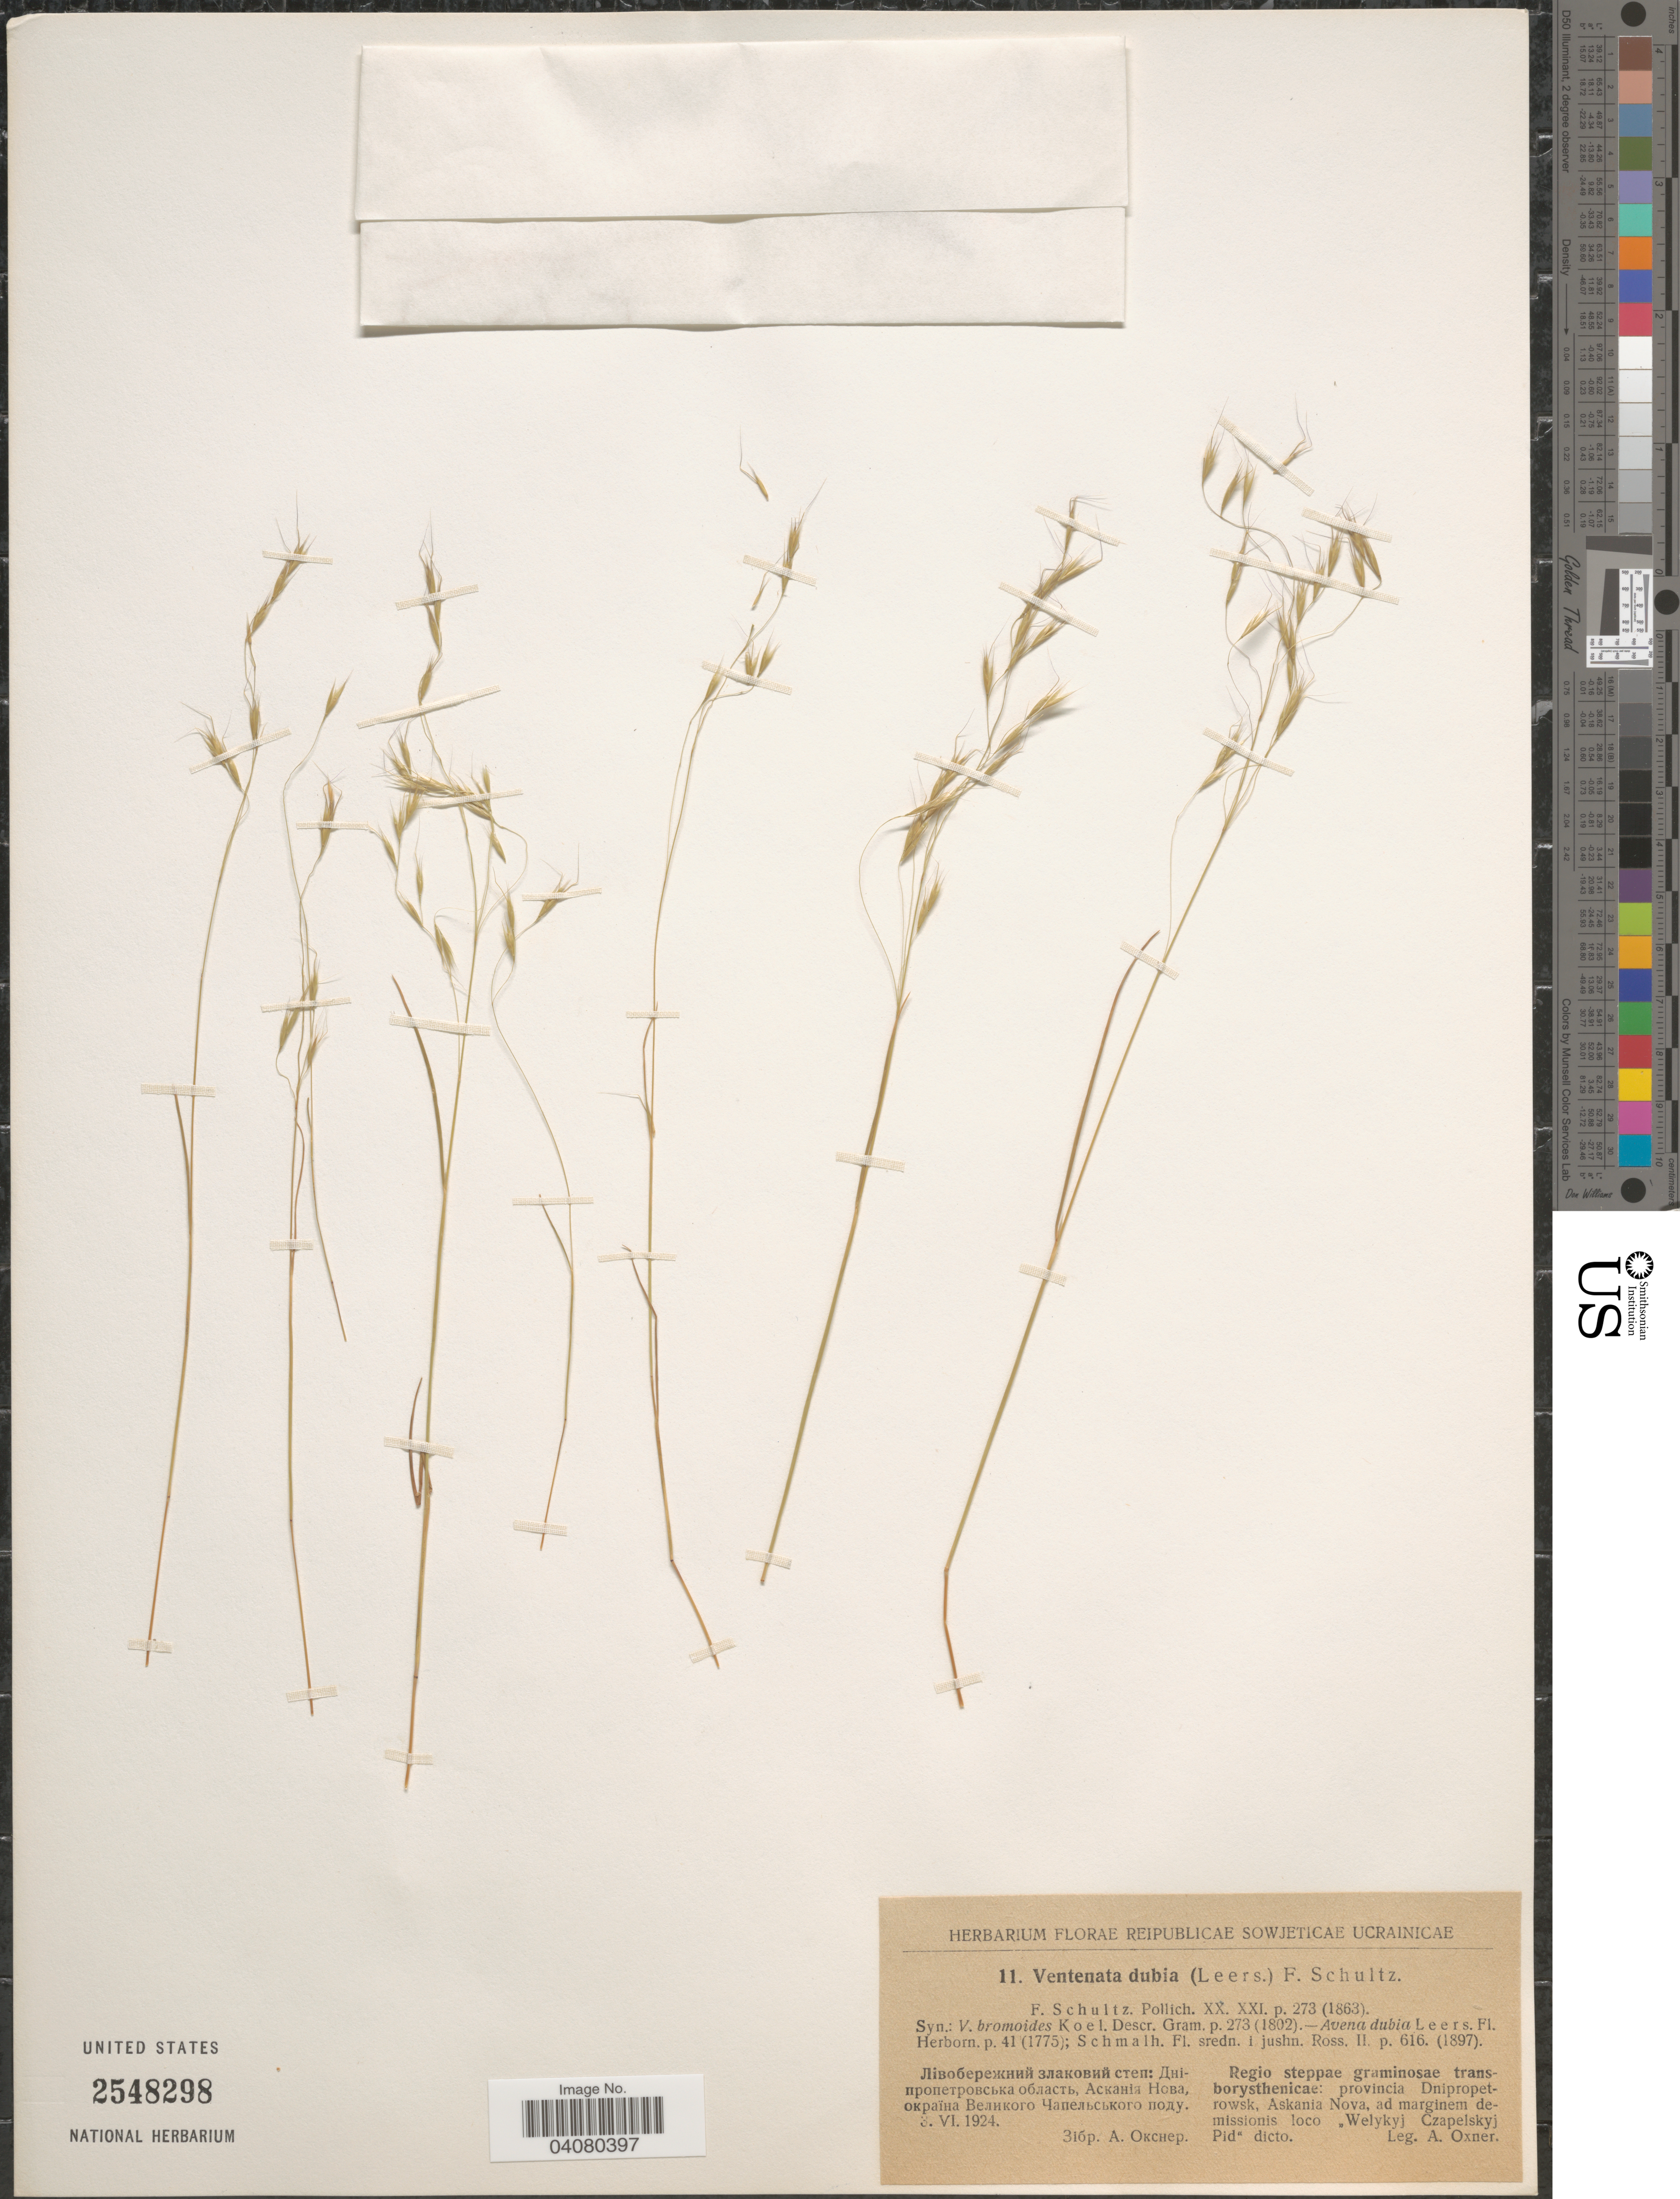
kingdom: Plantae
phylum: Tracheophyta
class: Liliopsida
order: Poales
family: Poaceae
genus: Ventenata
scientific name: Ventenata dubia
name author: (Leers) Coss.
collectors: A. M. Oxner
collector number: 11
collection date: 1924-06-03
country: Ukraine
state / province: Dnipropetrovs'k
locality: Regio steppae graminosae transborysthenicae: provincia Dnipropetrowsk, Askania Nova, ad marginem demissionis loco "Welykyj Czapelskyj Pid" dicto.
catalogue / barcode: US 2548298